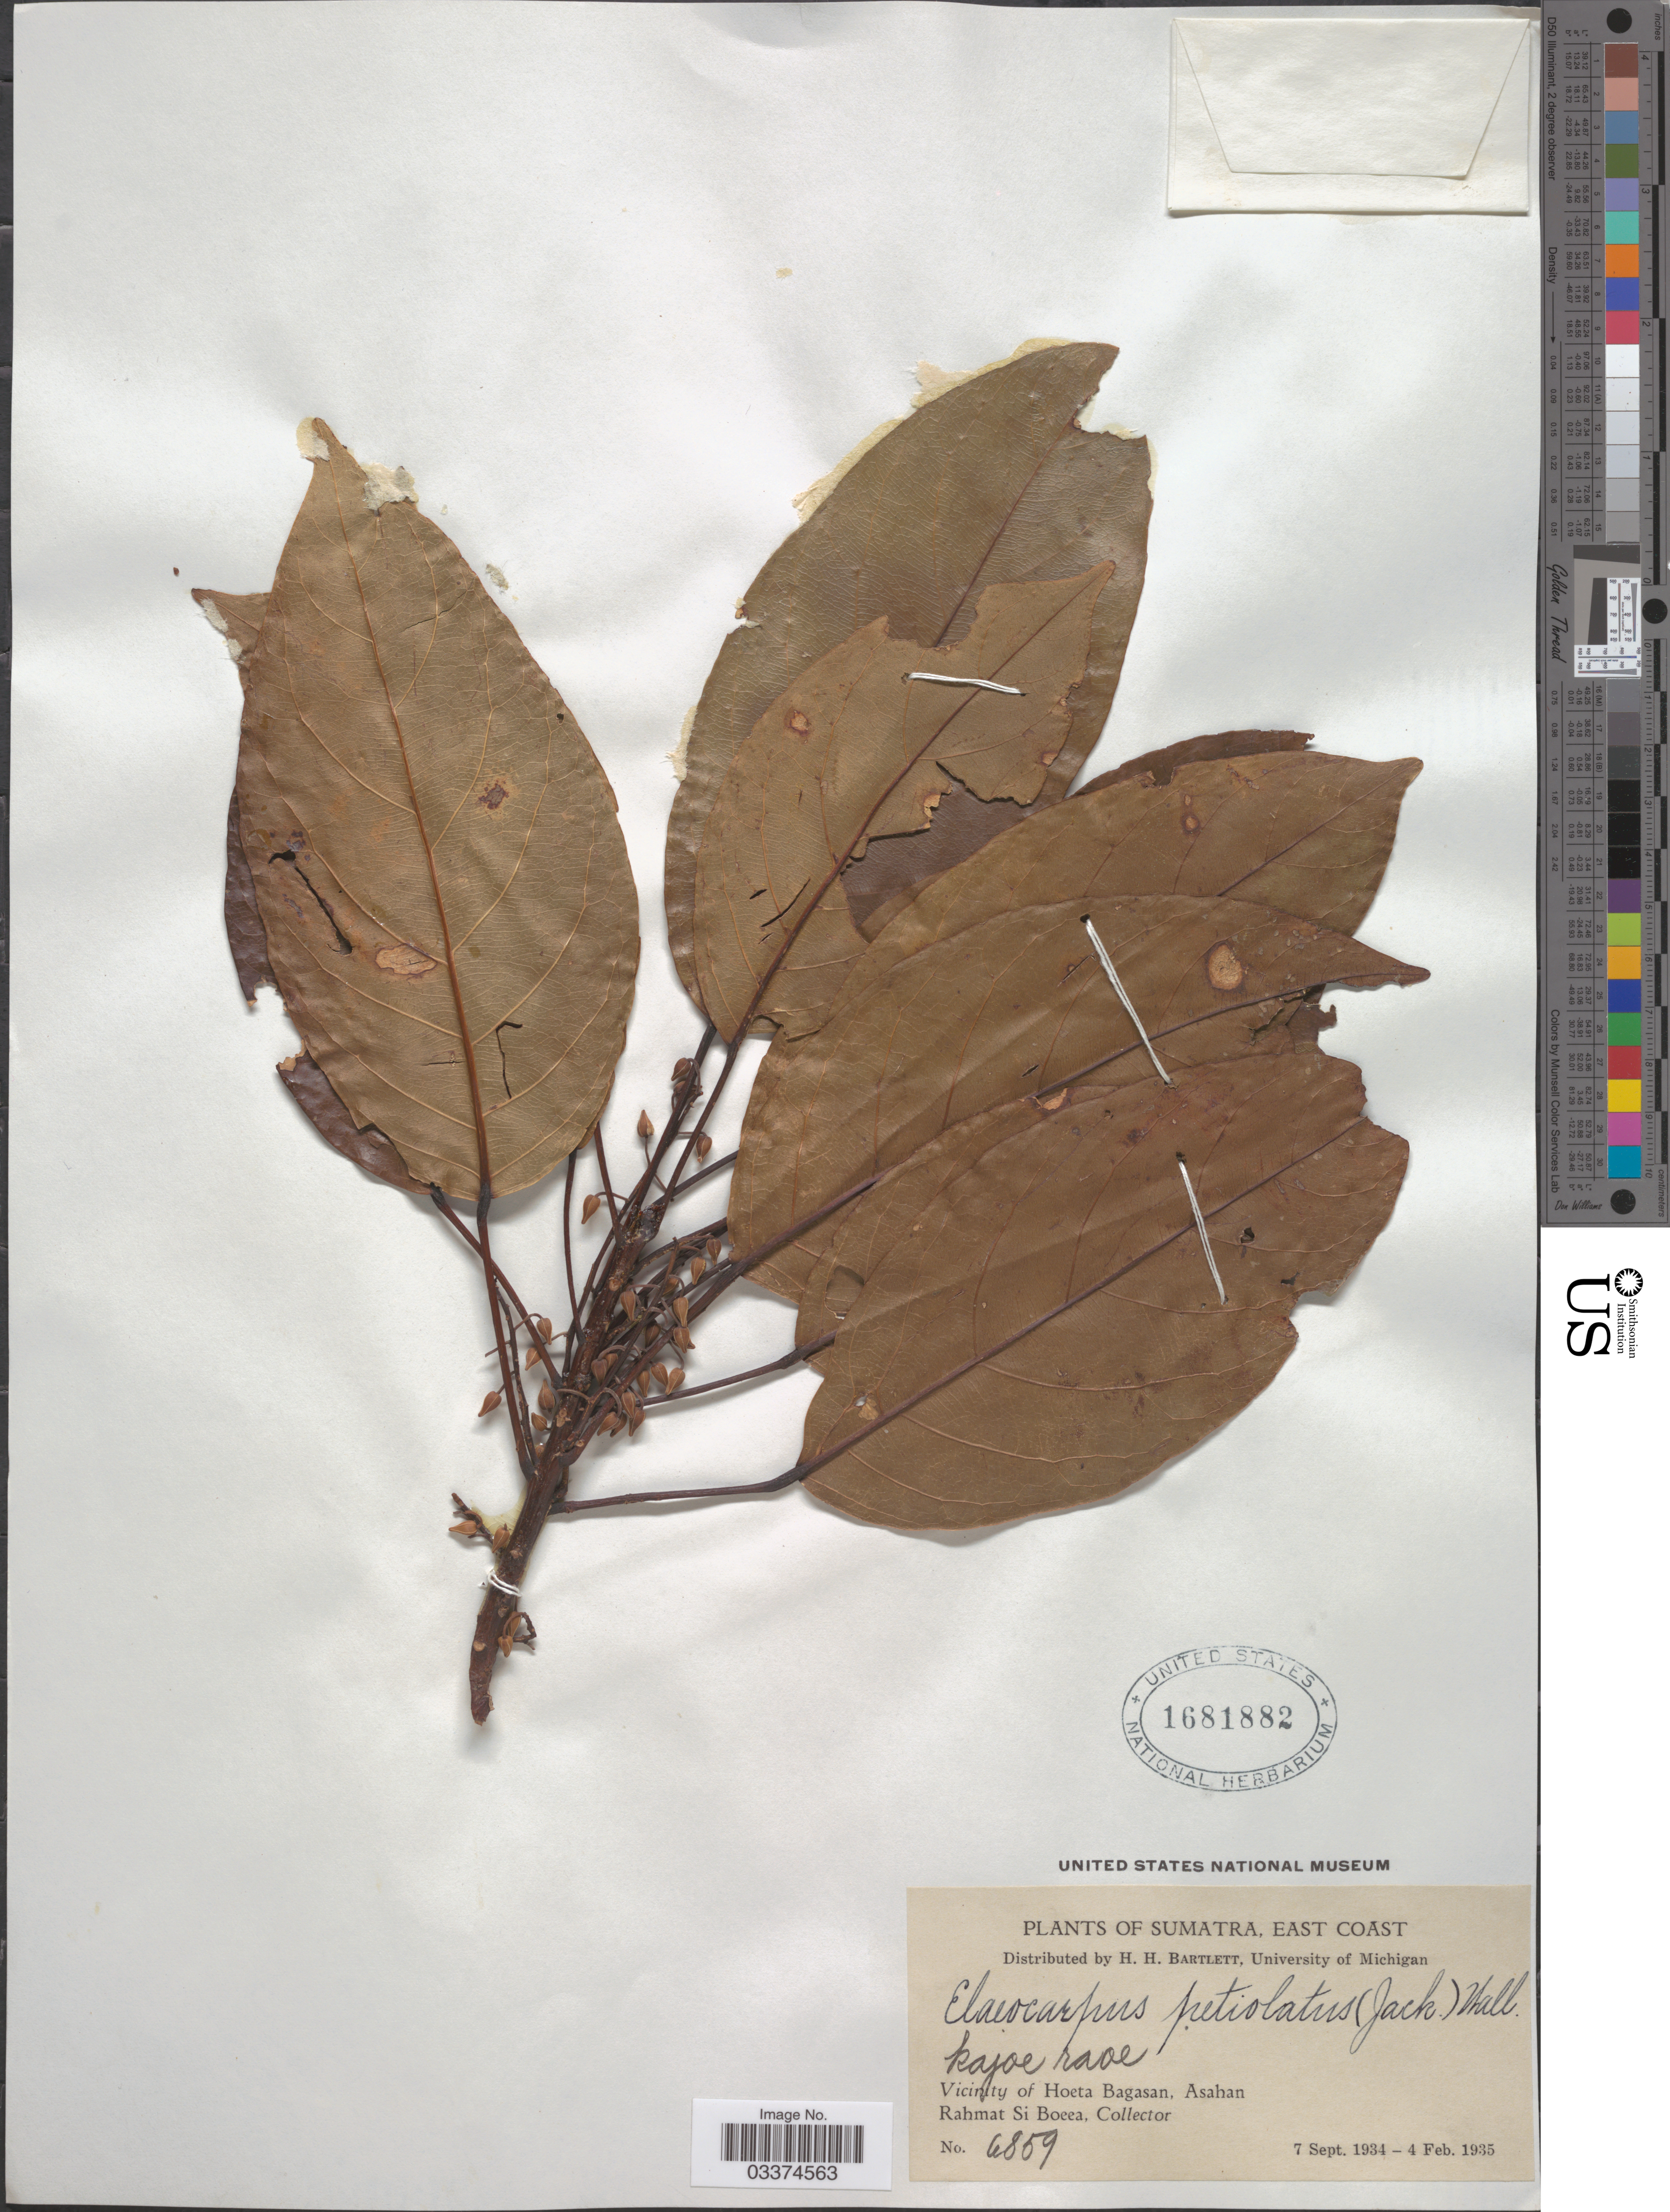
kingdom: Plantae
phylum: Tracheophyta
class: Magnoliopsida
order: Oxalidales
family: Elaeocarpaceae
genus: Elaeocarpus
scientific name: Elaeocarpus petiolatus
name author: (Jack) Wall.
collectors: Rahmat Si Boeea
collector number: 6859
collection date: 1934-09-07/1935-02-04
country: Indonesia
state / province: Sumatra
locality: East Coast, Vicinity of Hoeta Bagasan, Asahan.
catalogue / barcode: US 1681882